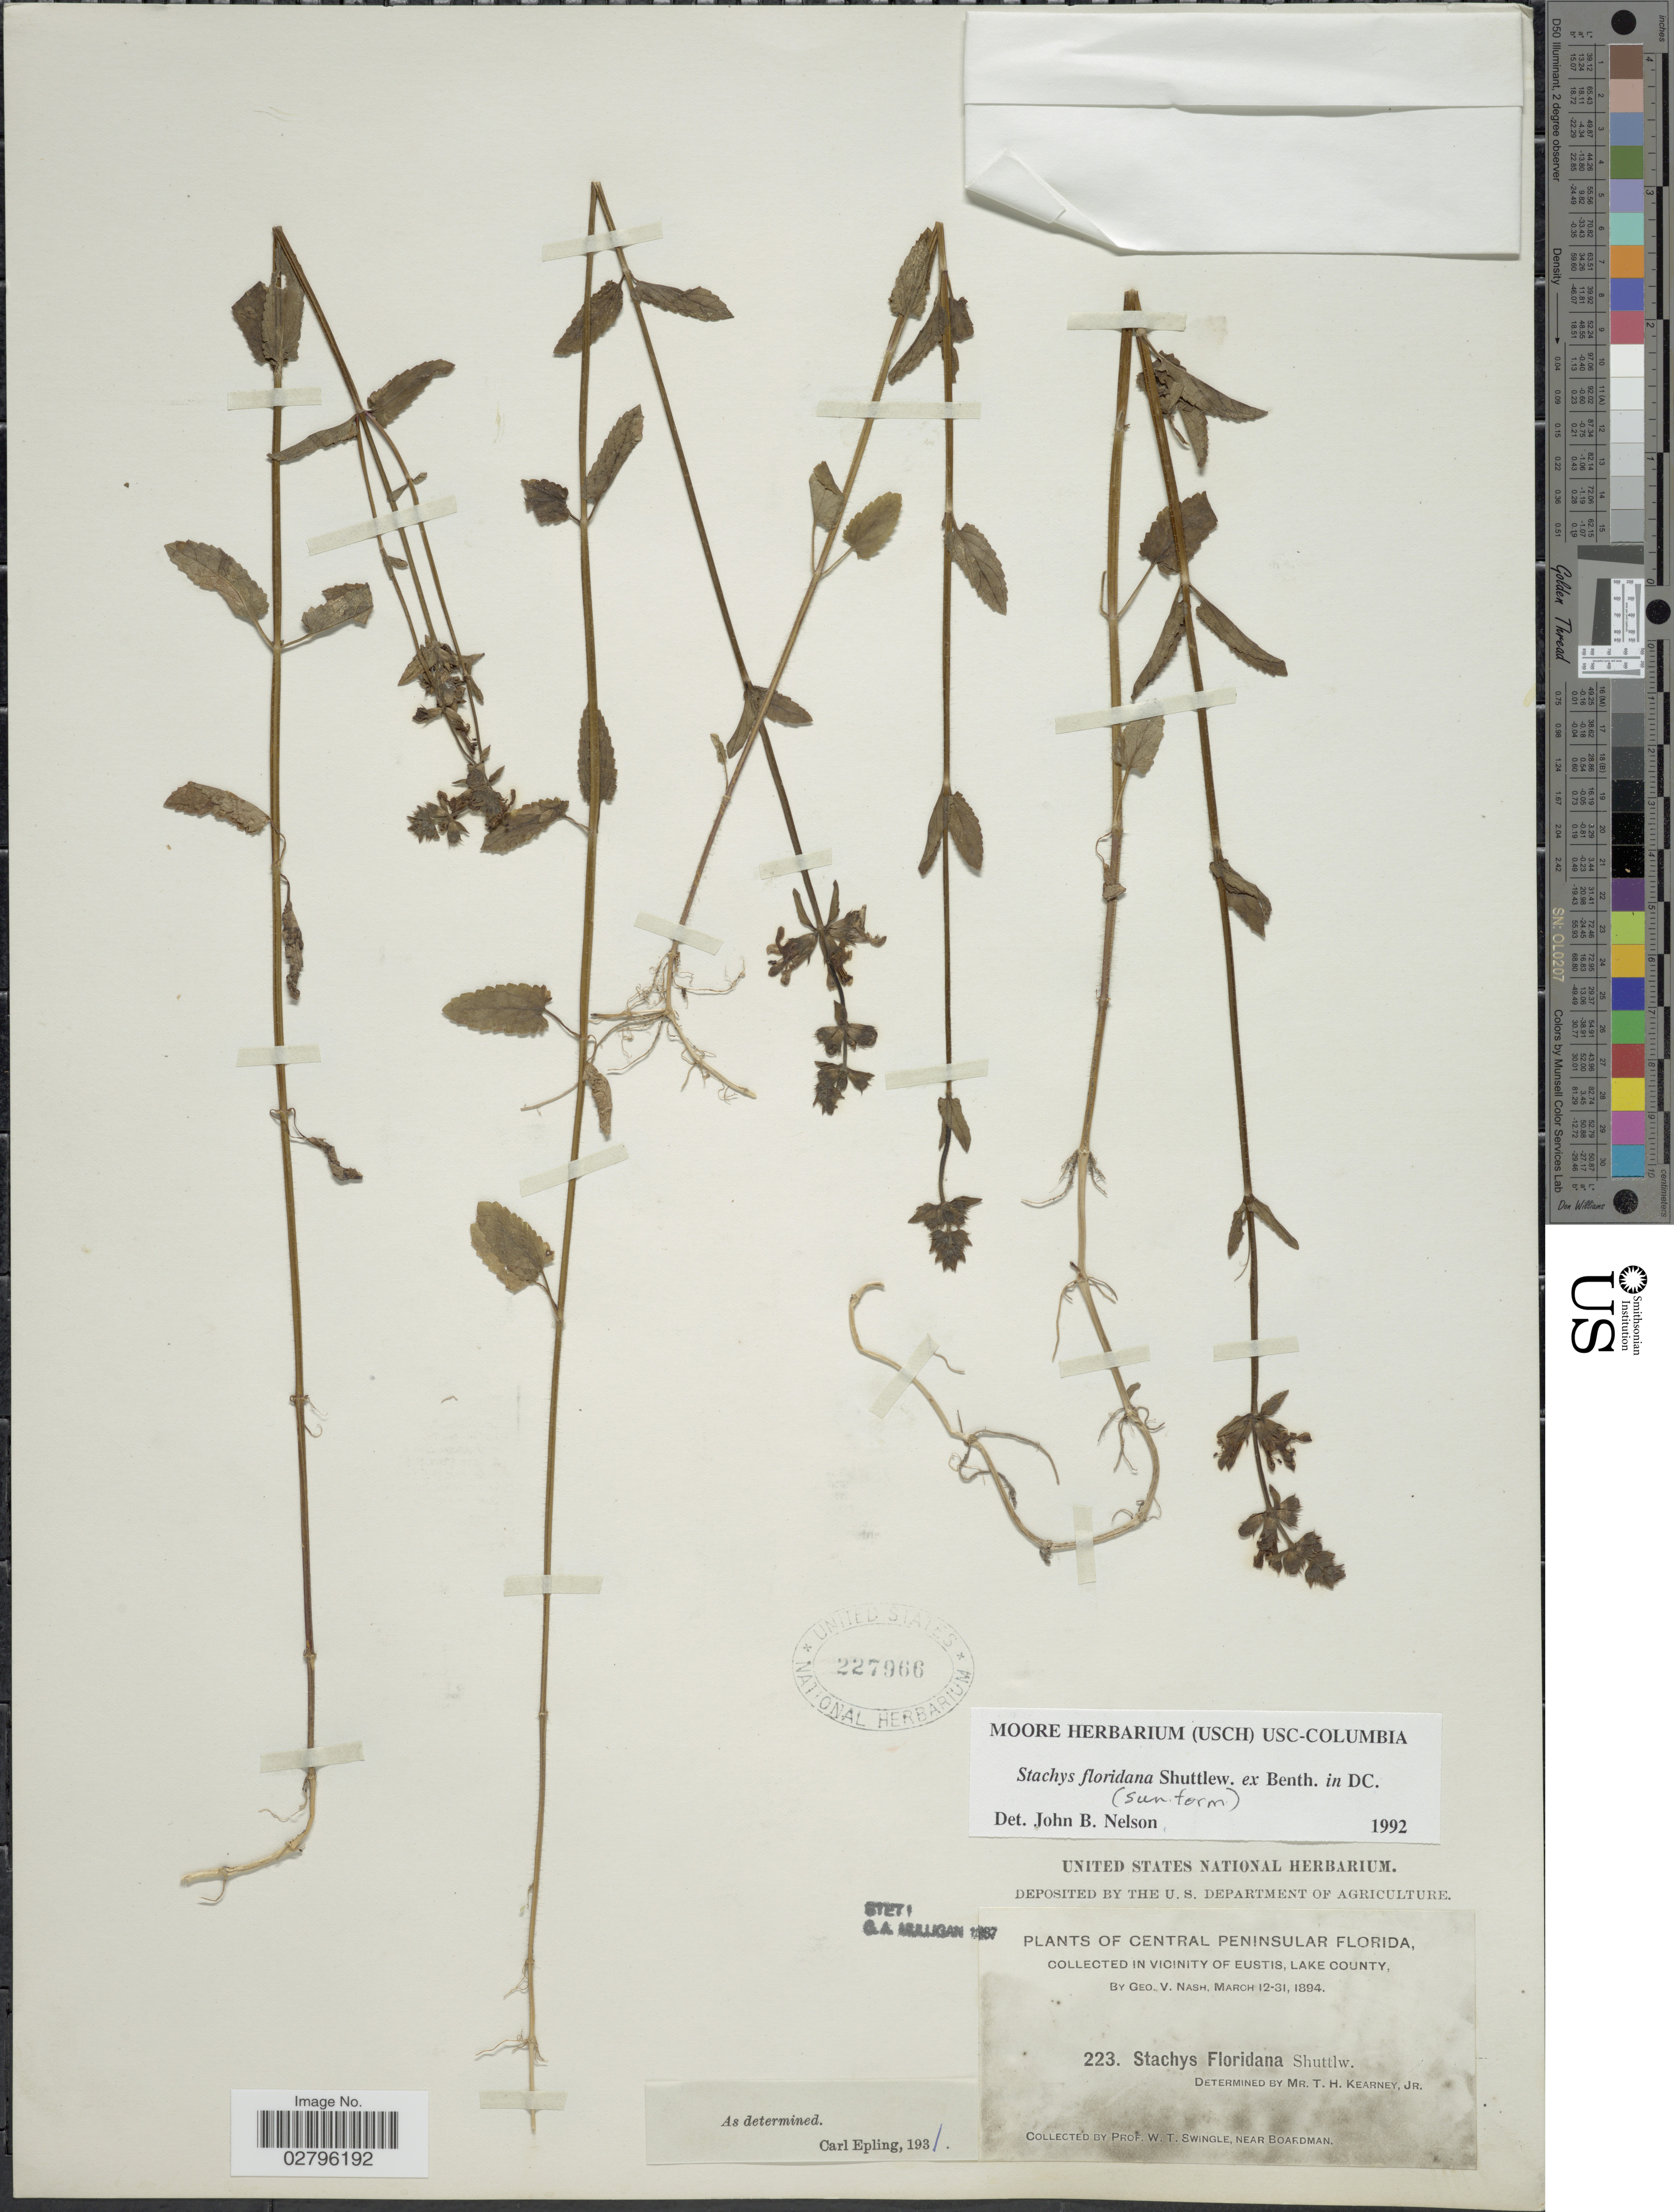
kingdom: Plantae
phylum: Tracheophyta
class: Magnoliopsida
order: Lamiales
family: Lamiaceae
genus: Stachys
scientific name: Stachys floridana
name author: Shuttlew. ex Benth.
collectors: G. V. Nash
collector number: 223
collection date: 1894-03-12/1894-03-31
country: United States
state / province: Florida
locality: Central Peninsular Florida. In Vicinity of Eustis, Lake County.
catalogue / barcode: US 227966